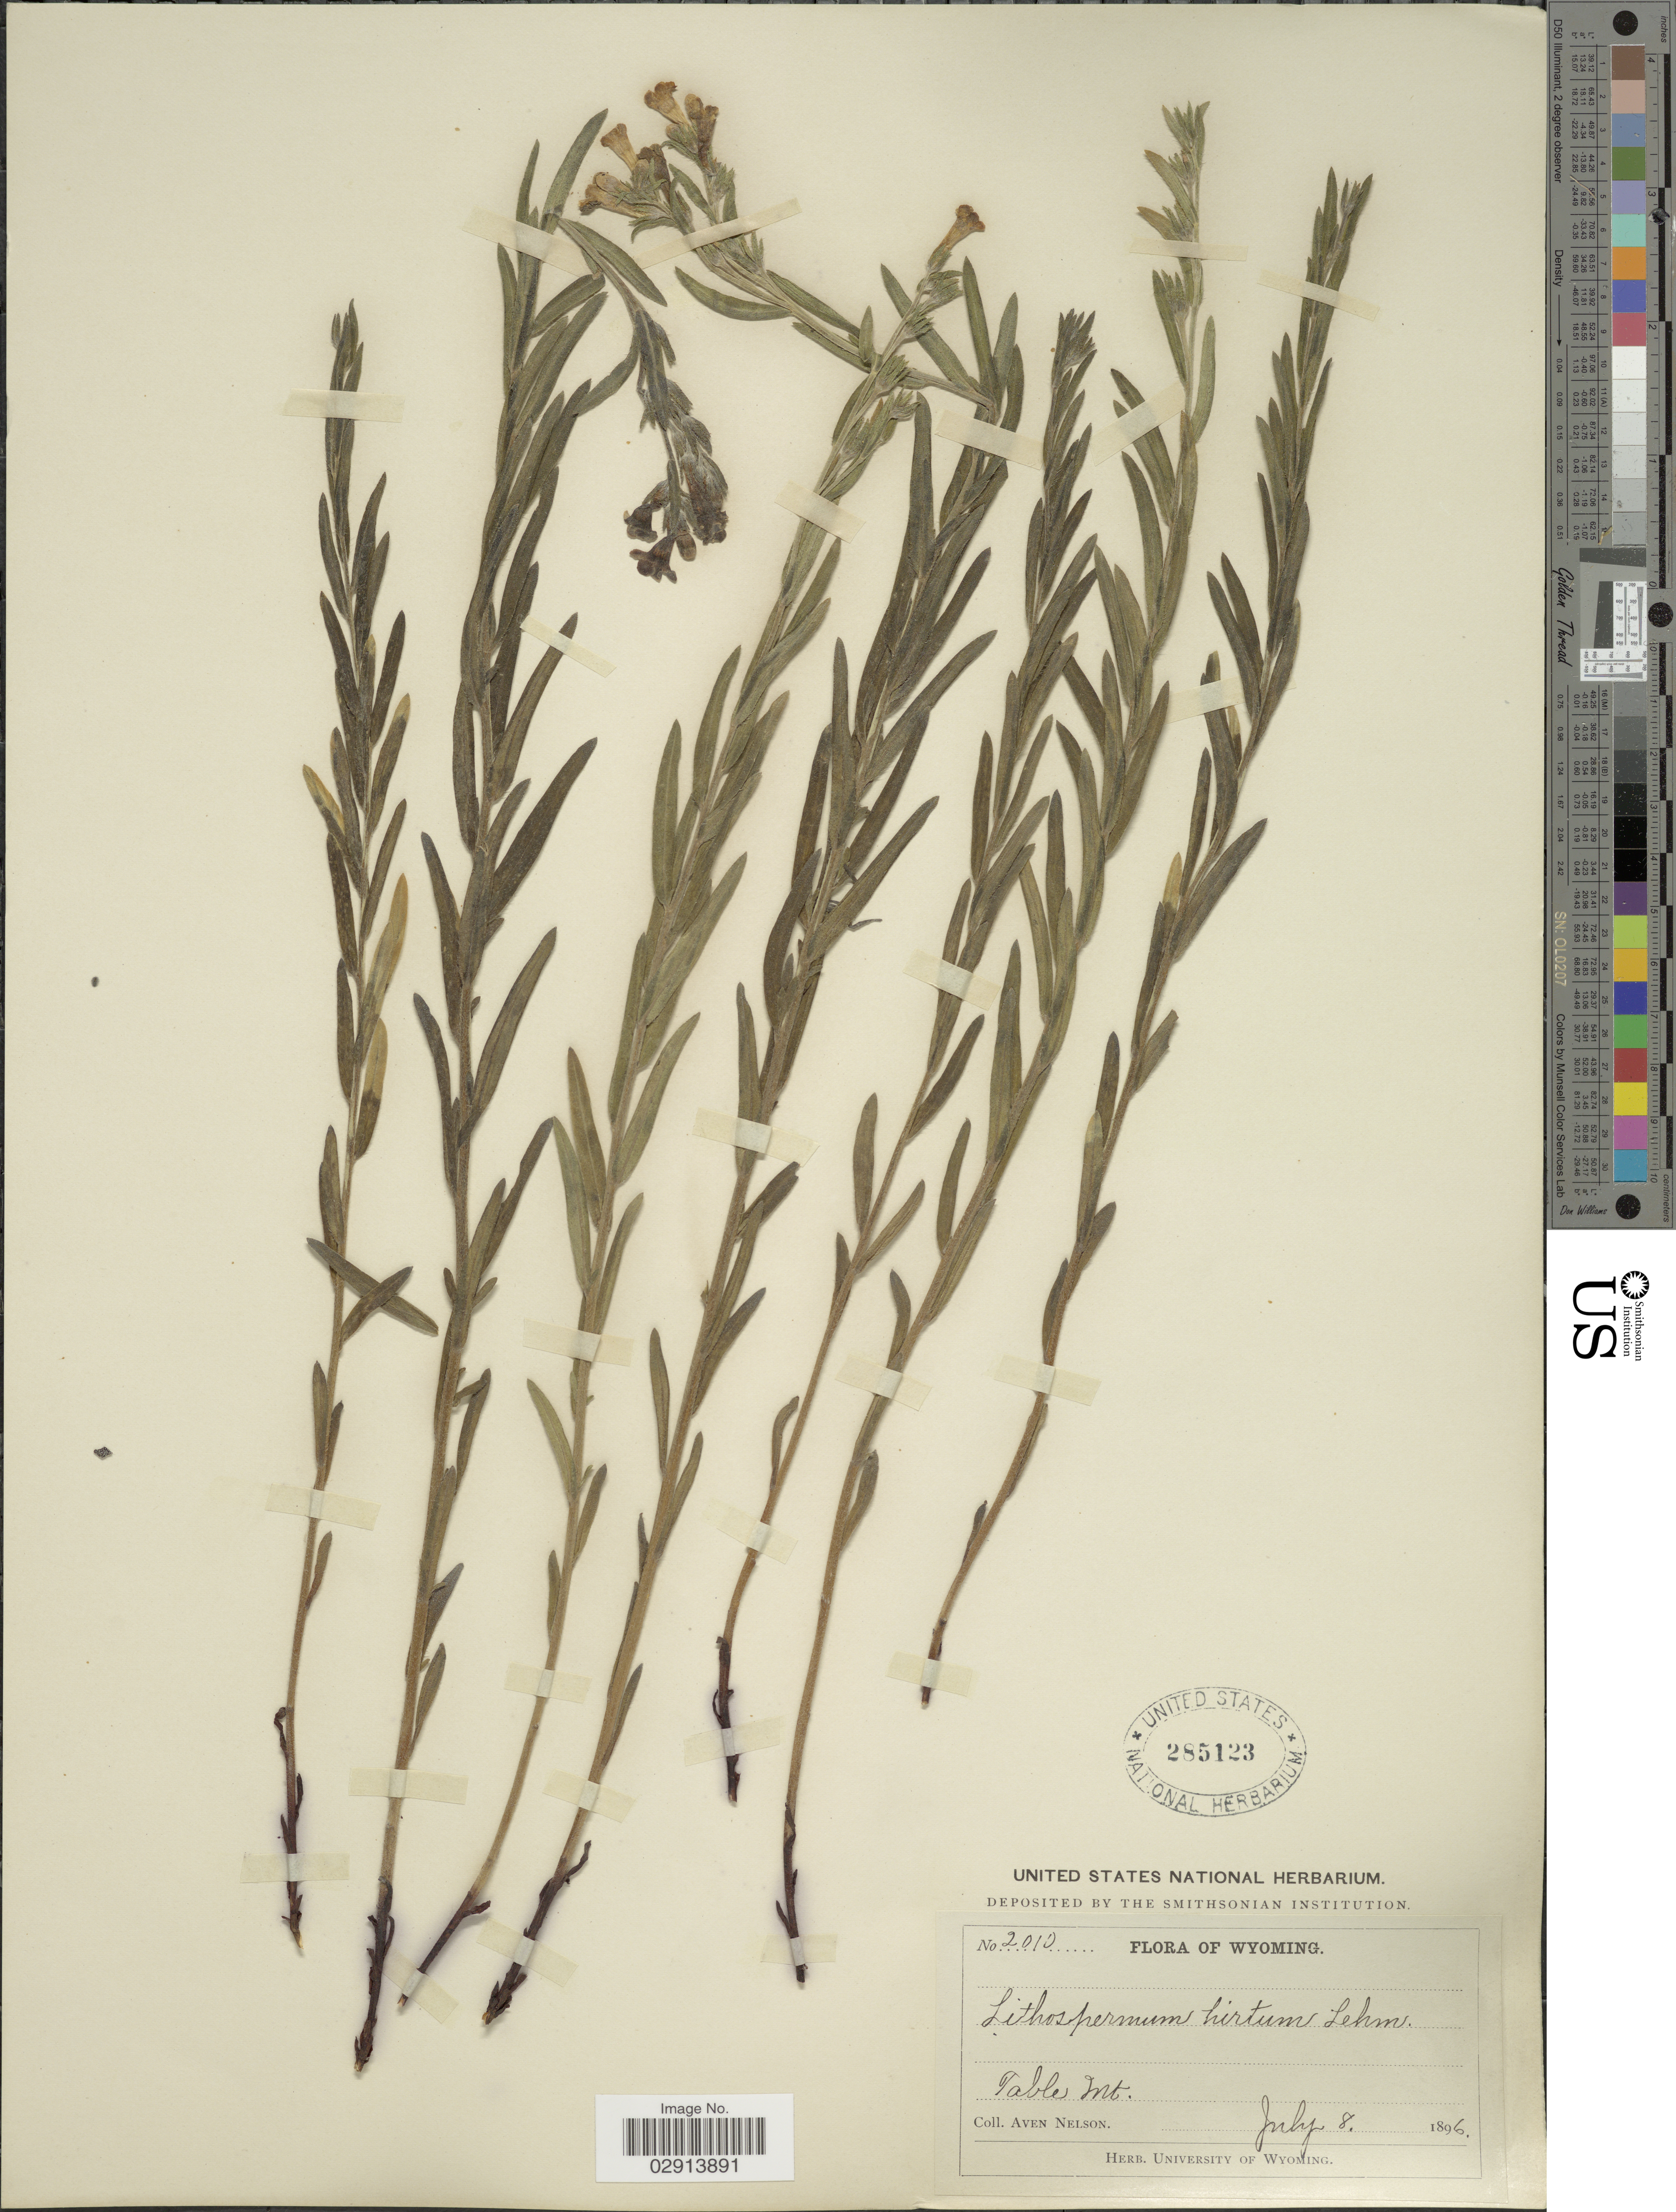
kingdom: Plantae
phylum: Tracheophyta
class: Magnoliopsida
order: Boraginales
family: Boraginaceae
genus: Lithospermum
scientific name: Lithospermum caroliniense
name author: (J.F. Gmel.) MacMill.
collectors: A. Nelson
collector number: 2010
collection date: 1896-07-08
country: United States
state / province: Wyoming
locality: Table Mt.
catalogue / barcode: US 285123